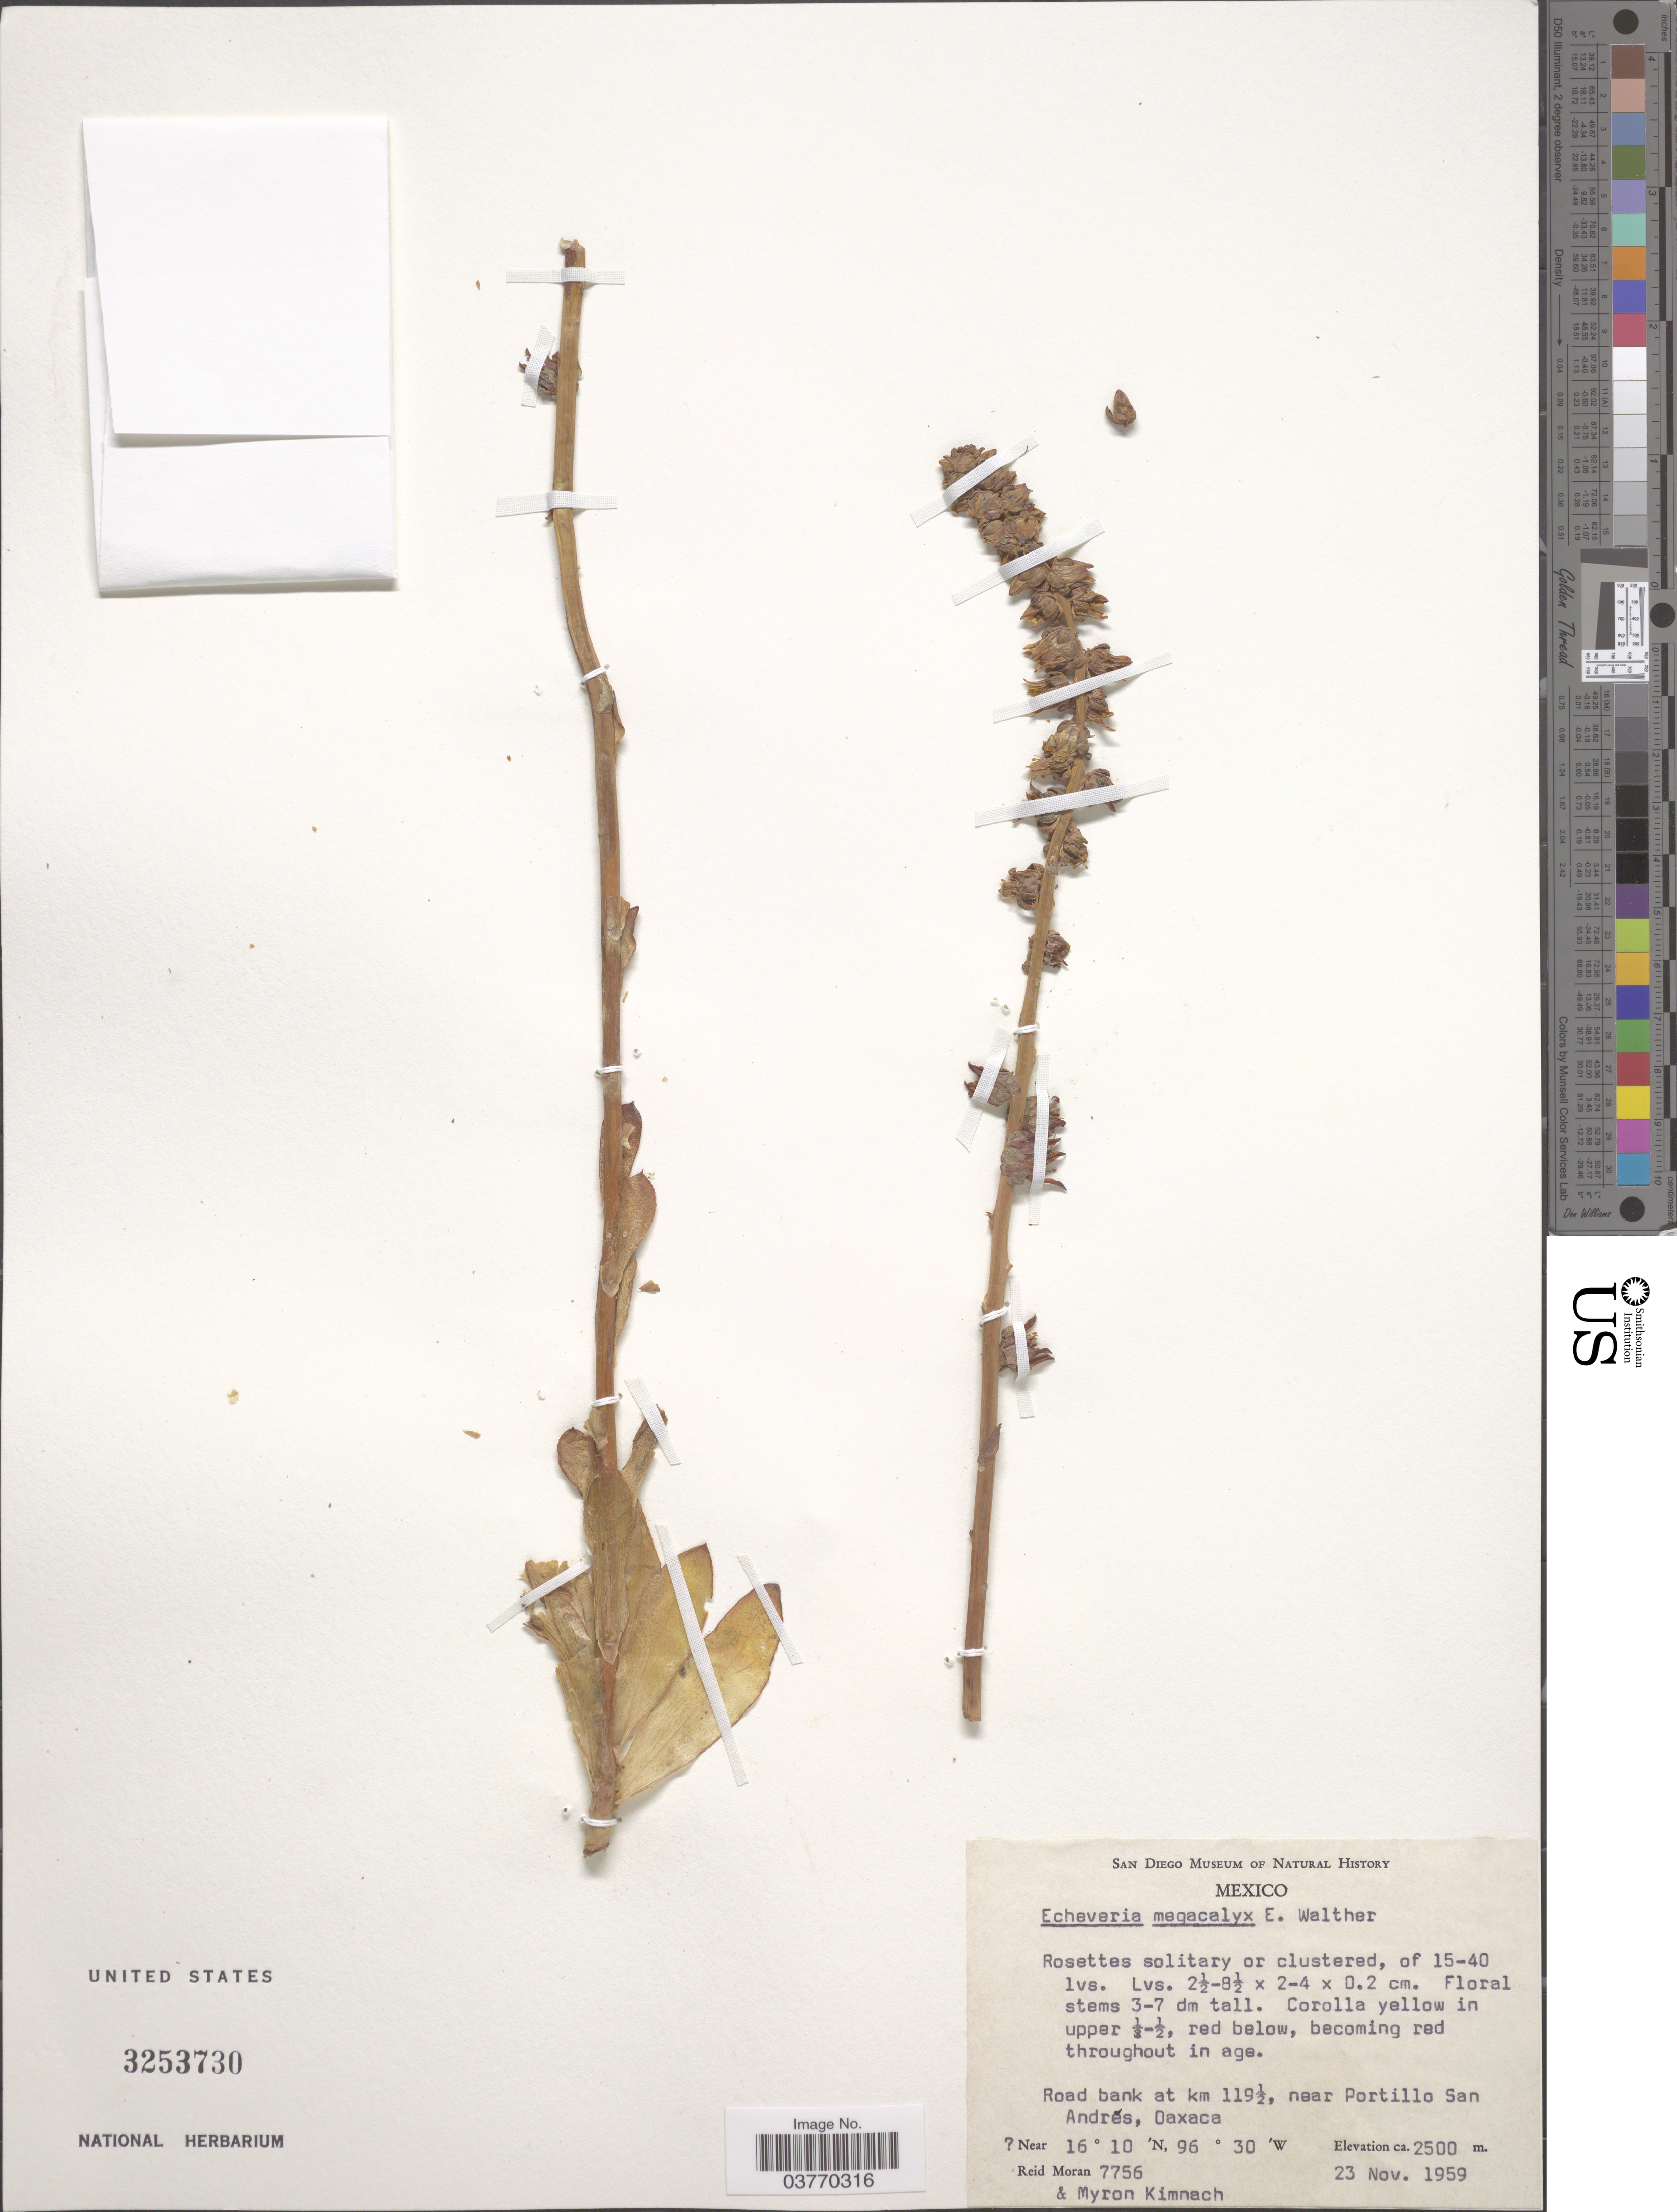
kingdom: Plantae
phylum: Tracheophyta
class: Magnoliopsida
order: Saxifragales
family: Crassulaceae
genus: Echeveria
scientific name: Echeveria megacalyx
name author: E. Walther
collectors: R. Moran & M. W. Kimnach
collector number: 7756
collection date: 1959-11-23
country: Mexico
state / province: Oaxaca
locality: Road bank at km 119½. near Portillo San Andrés.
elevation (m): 2500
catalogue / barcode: US 3253730